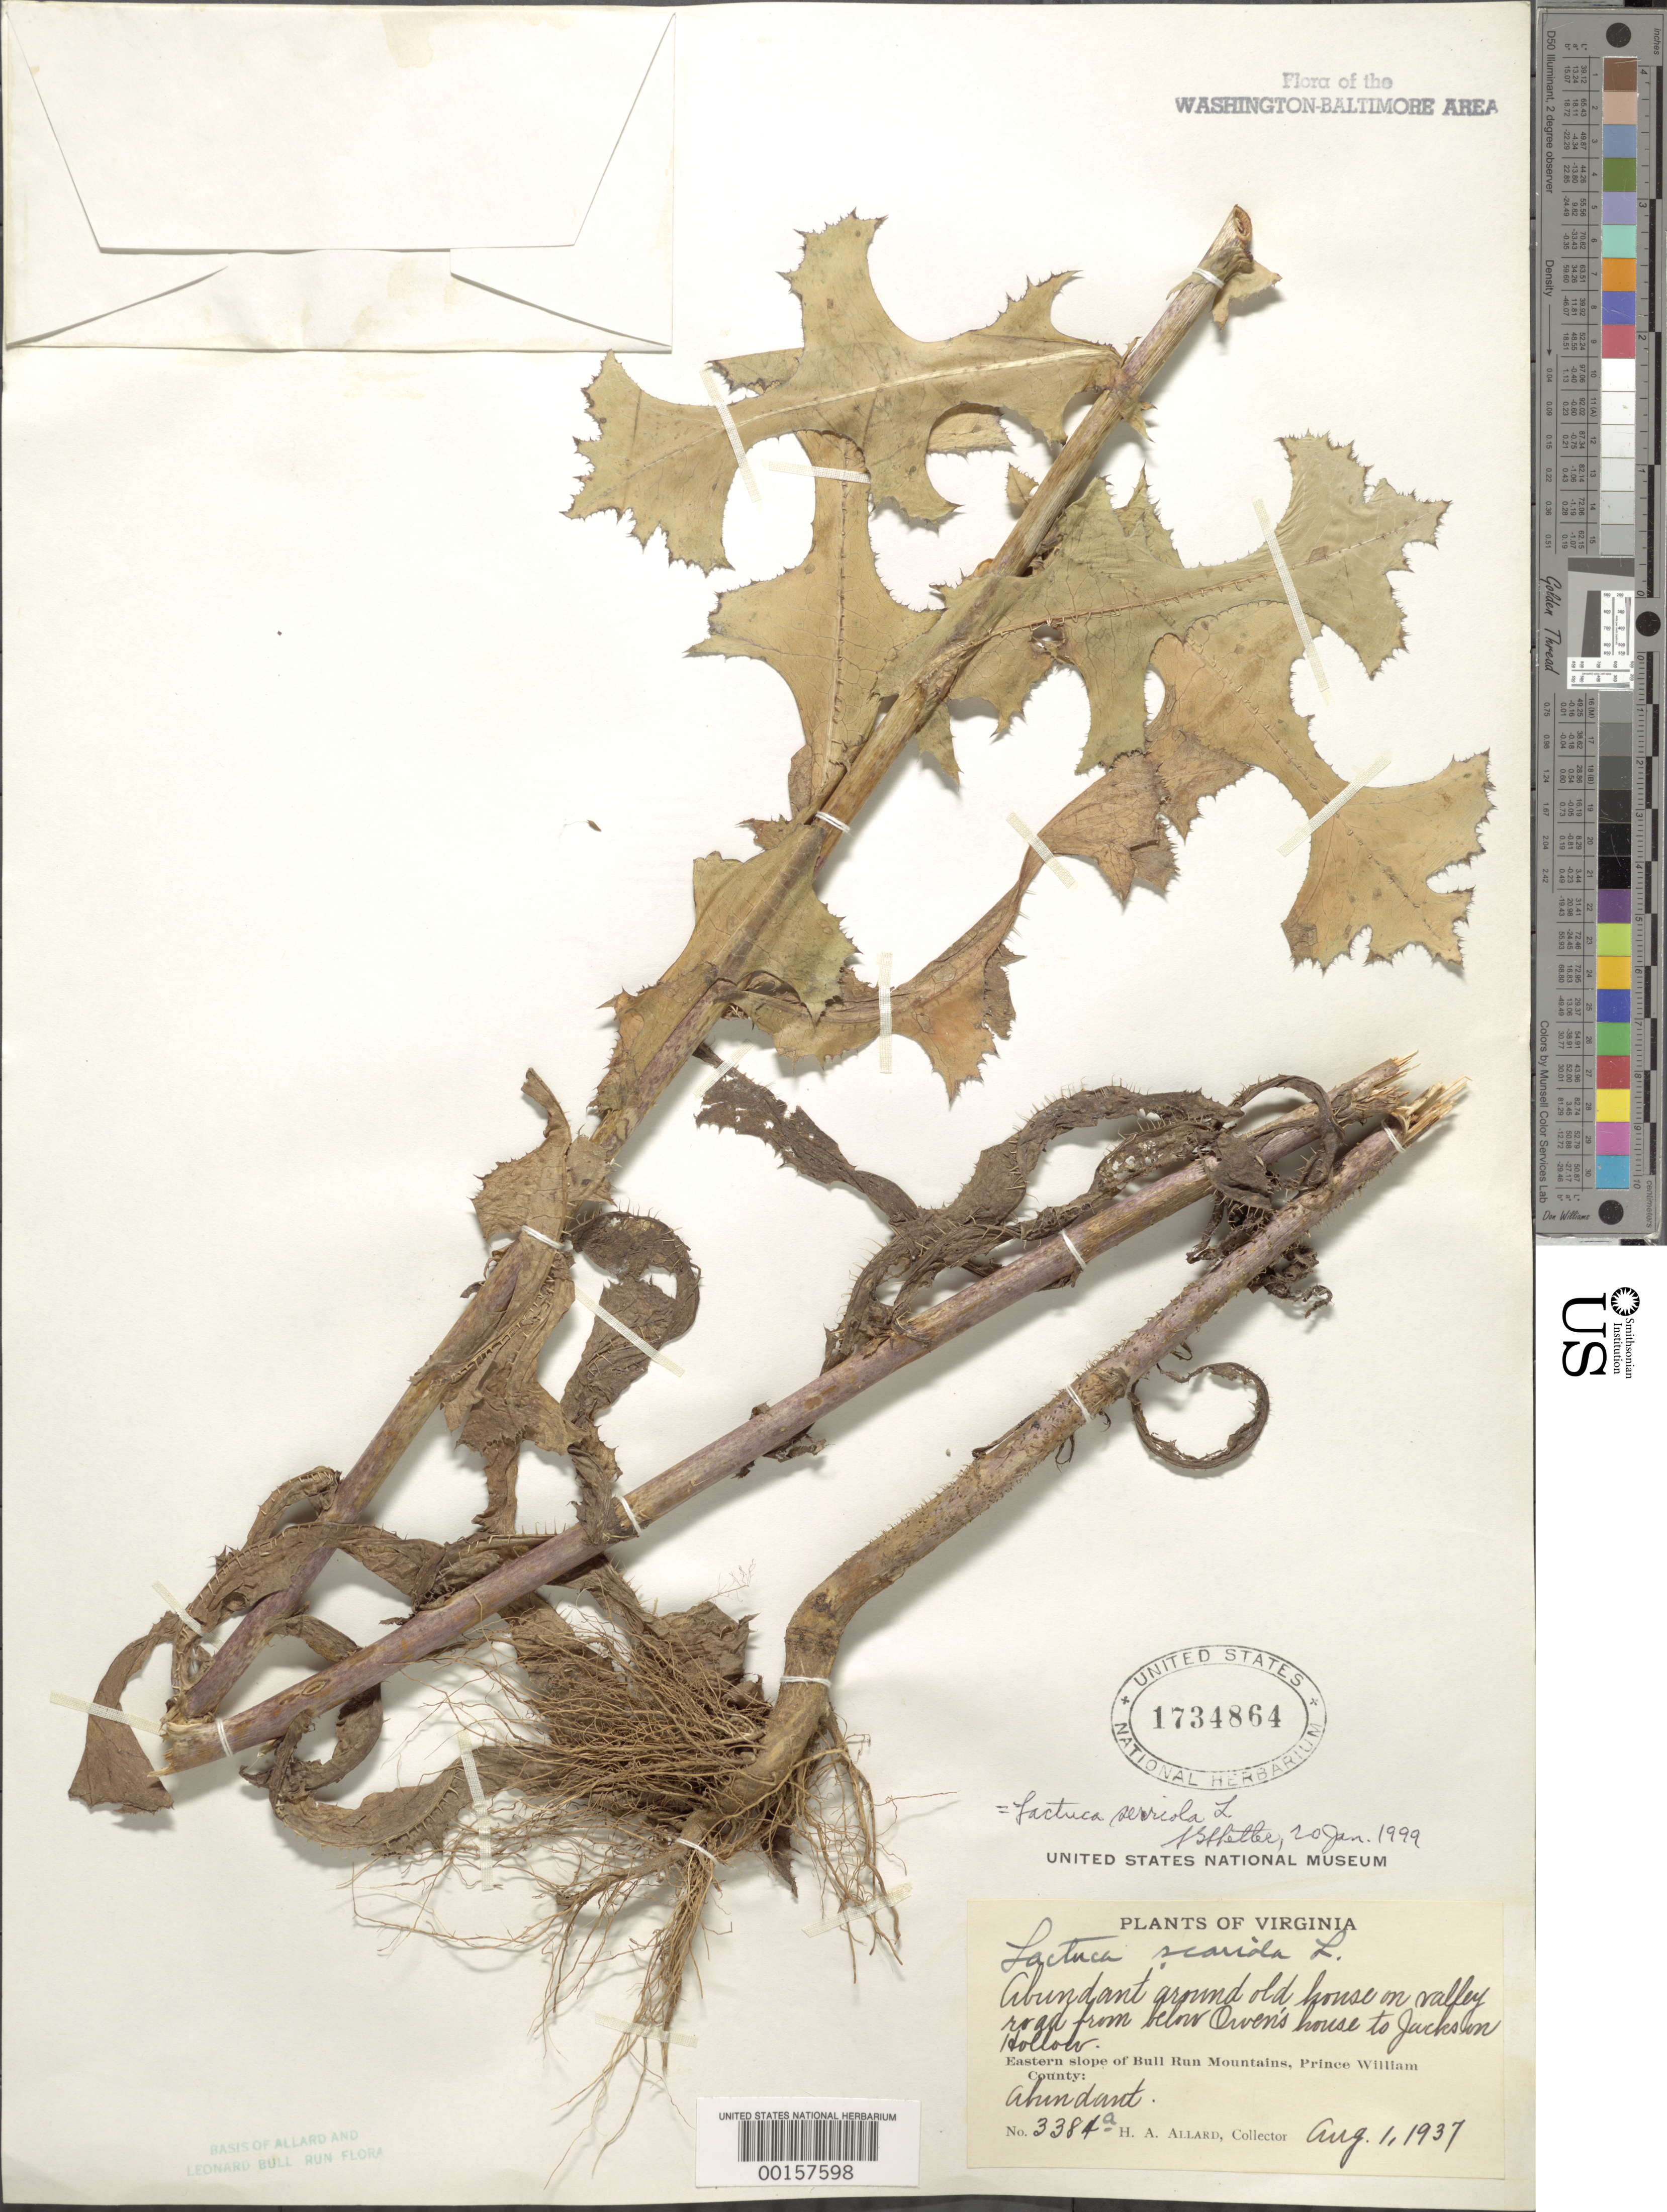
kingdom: Plantae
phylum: Tracheophyta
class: Magnoliopsida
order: Asterales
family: Asteraceae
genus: Lactuca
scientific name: Lactuca serriola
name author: L.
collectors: H. A. Allard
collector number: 3384A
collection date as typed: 01 Aug 1937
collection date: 1937-08-01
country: United States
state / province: Virginia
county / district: Prince William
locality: Valley Road below Owens House to Jackson Hollow Bull Run Mts.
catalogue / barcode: US 1734864